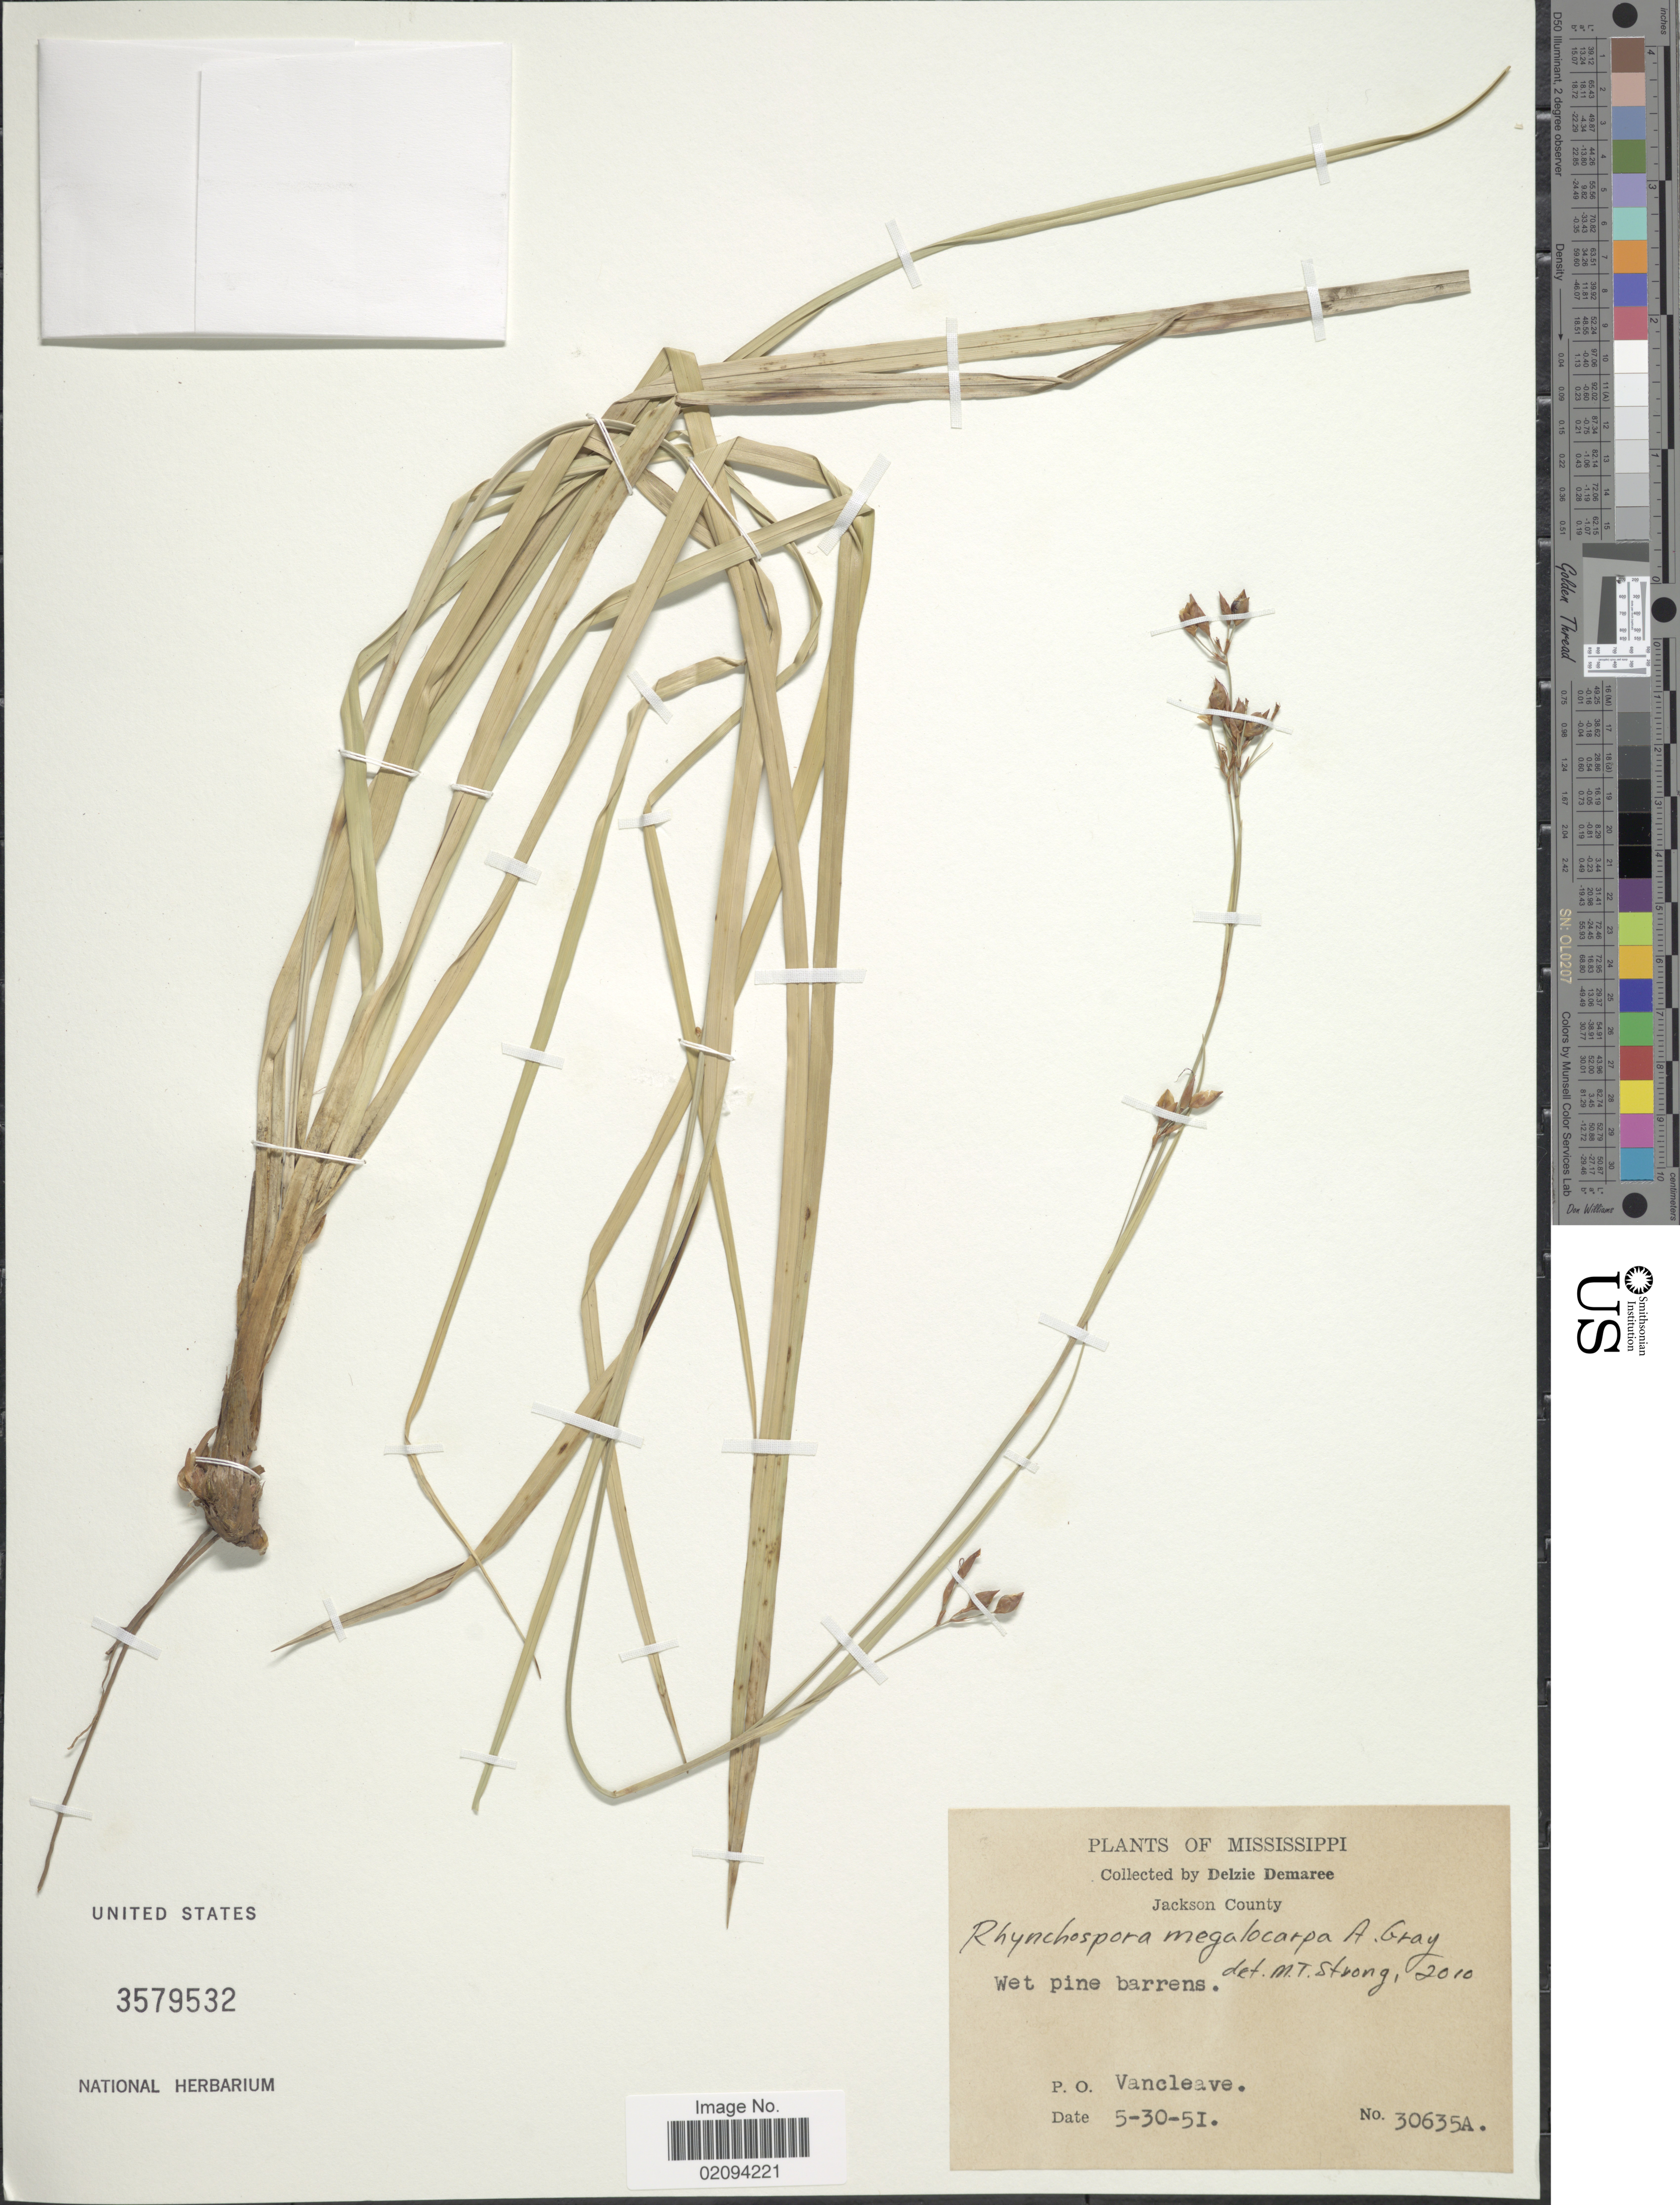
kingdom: Plantae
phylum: Tracheophyta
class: Liliopsida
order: Poales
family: Cyperaceae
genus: Rhynchospora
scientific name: Rhynchospora megalocarpa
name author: A. Gray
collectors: D. Demaree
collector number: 30635A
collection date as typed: Transcribed d/m/y: 30/5/51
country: United States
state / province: Mississippi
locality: Jackson County. P.O. Vancleave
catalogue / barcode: US 3579532